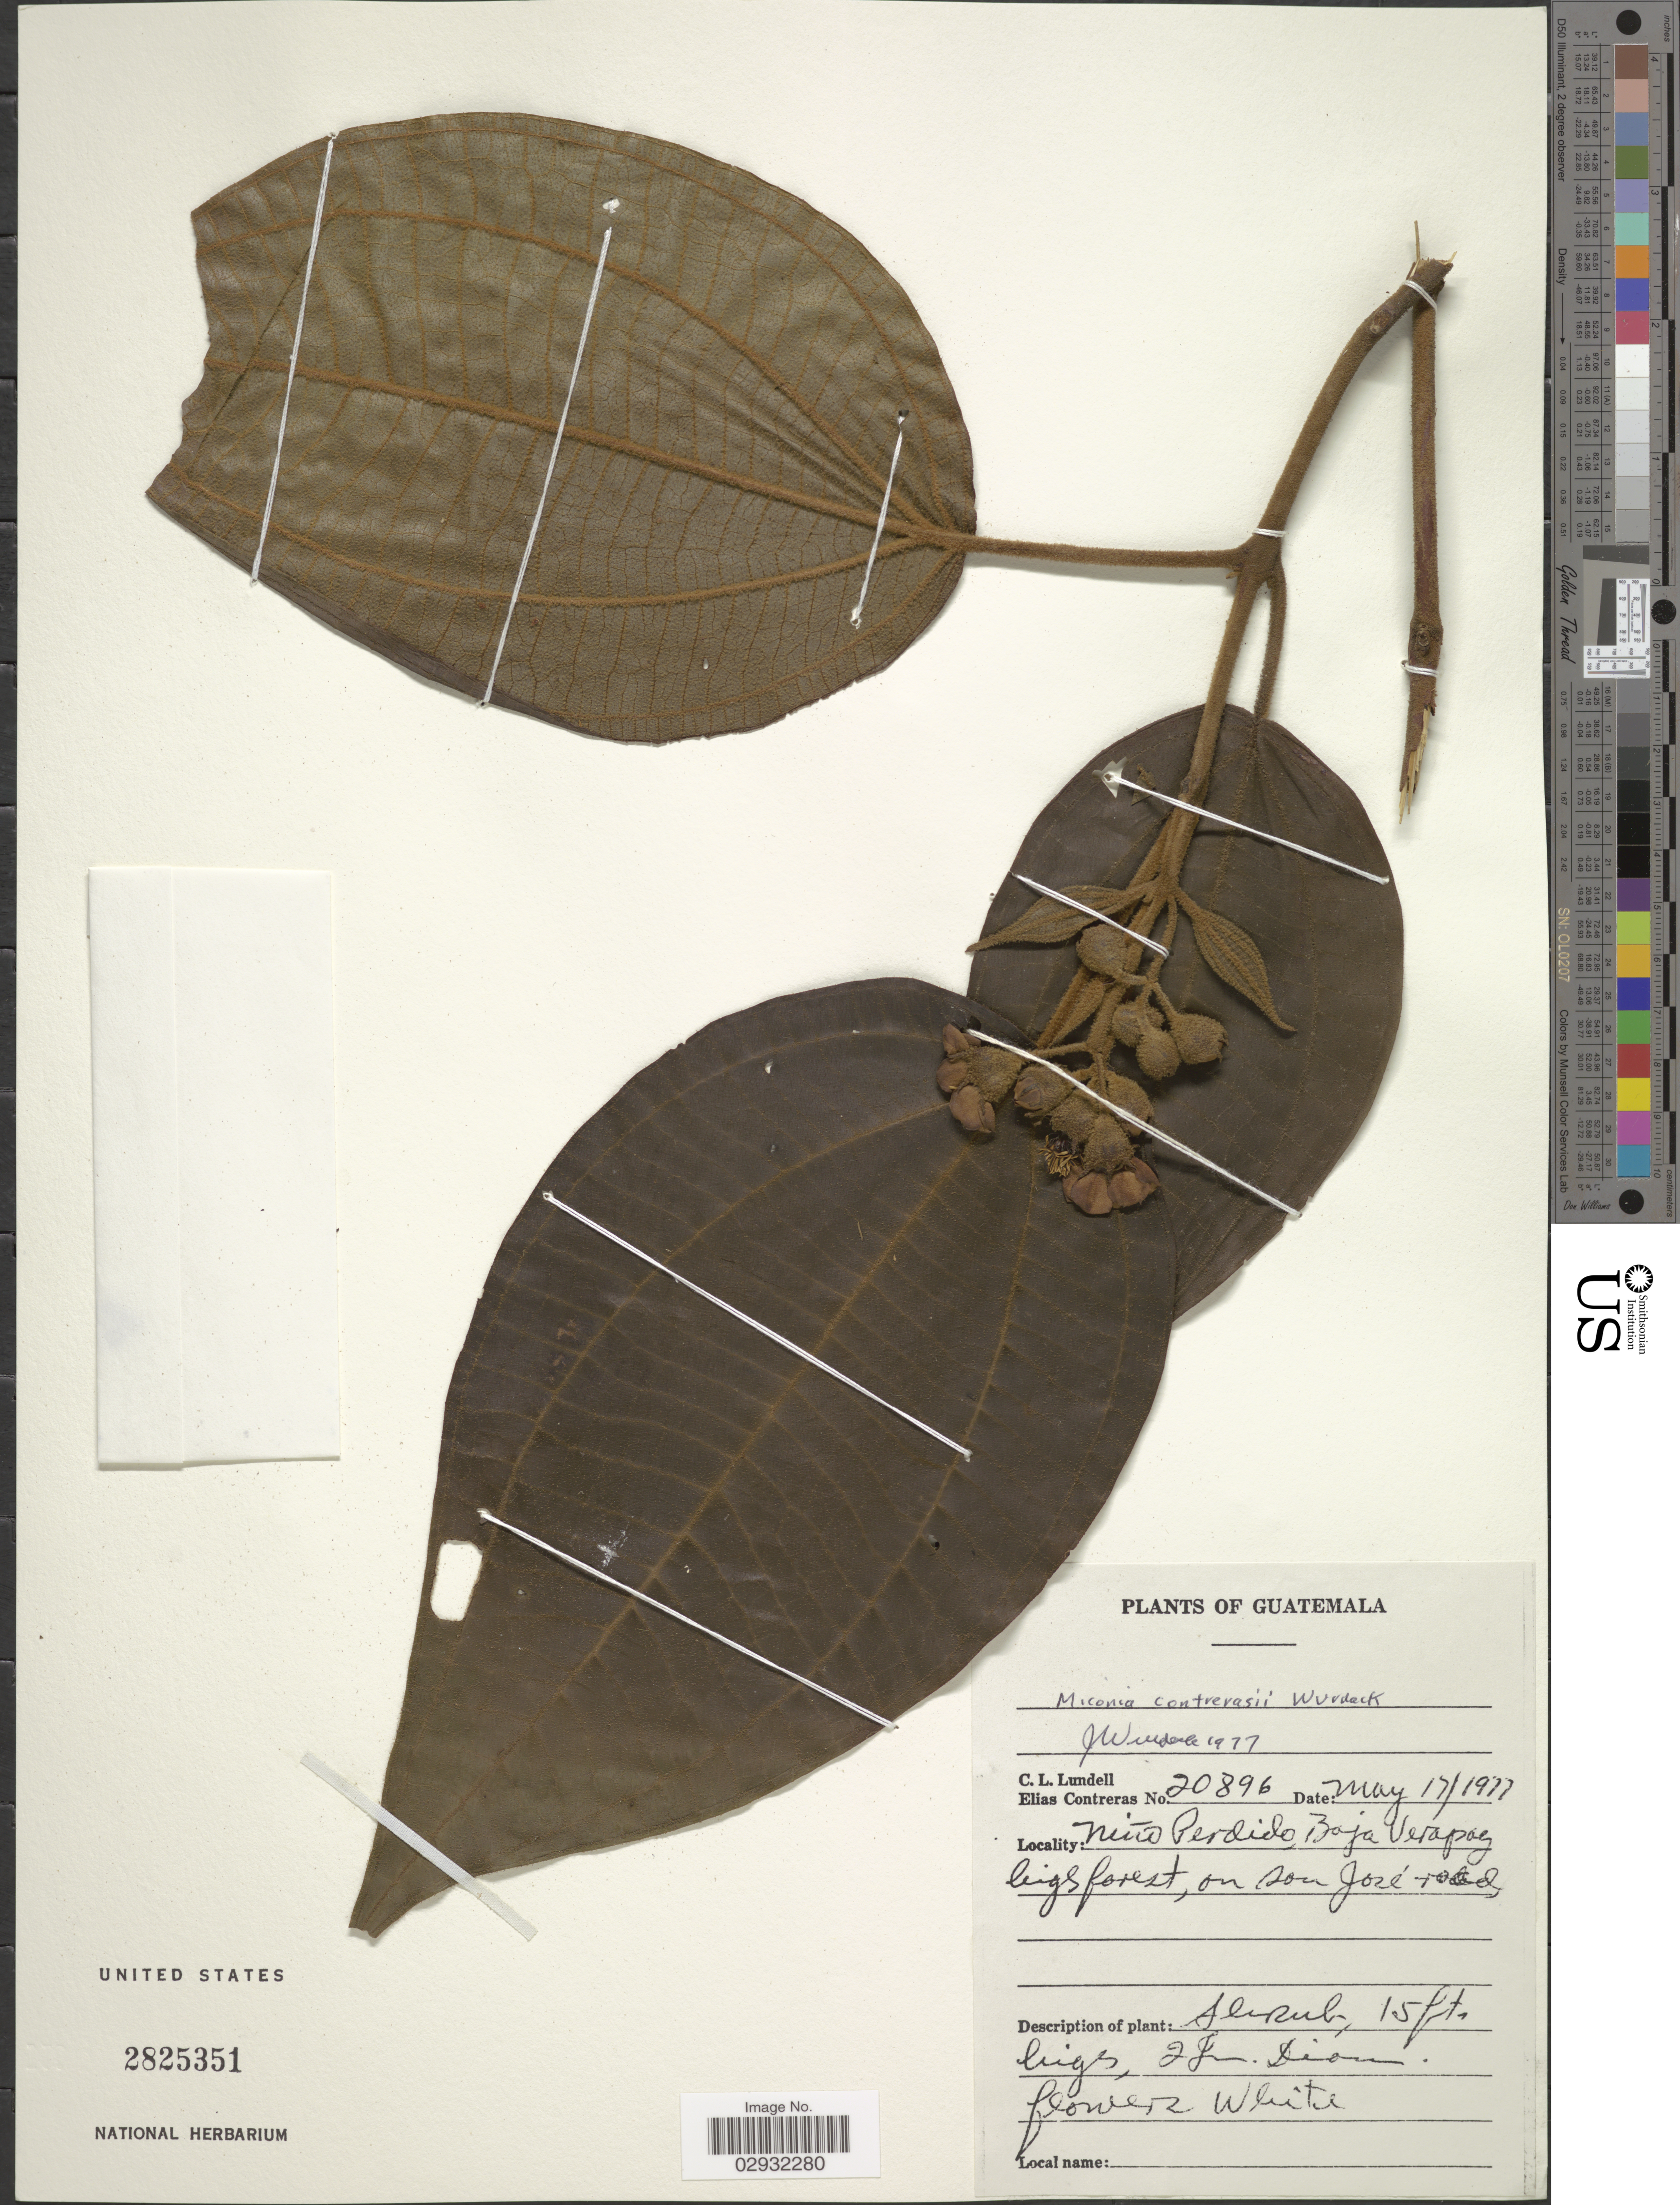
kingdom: Plantae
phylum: Tracheophyta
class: Magnoliopsida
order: Myrtales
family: Melastomataceae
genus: Miconia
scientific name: Miconia contrerasii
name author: Wurdack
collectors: C. L. Lundell & E. Contreras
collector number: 20896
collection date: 1977-05-17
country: Guatemala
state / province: Baja Verapaz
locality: Niño Perdido, Baja Verapaz, bigs foret, on San José road.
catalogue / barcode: US 2825351